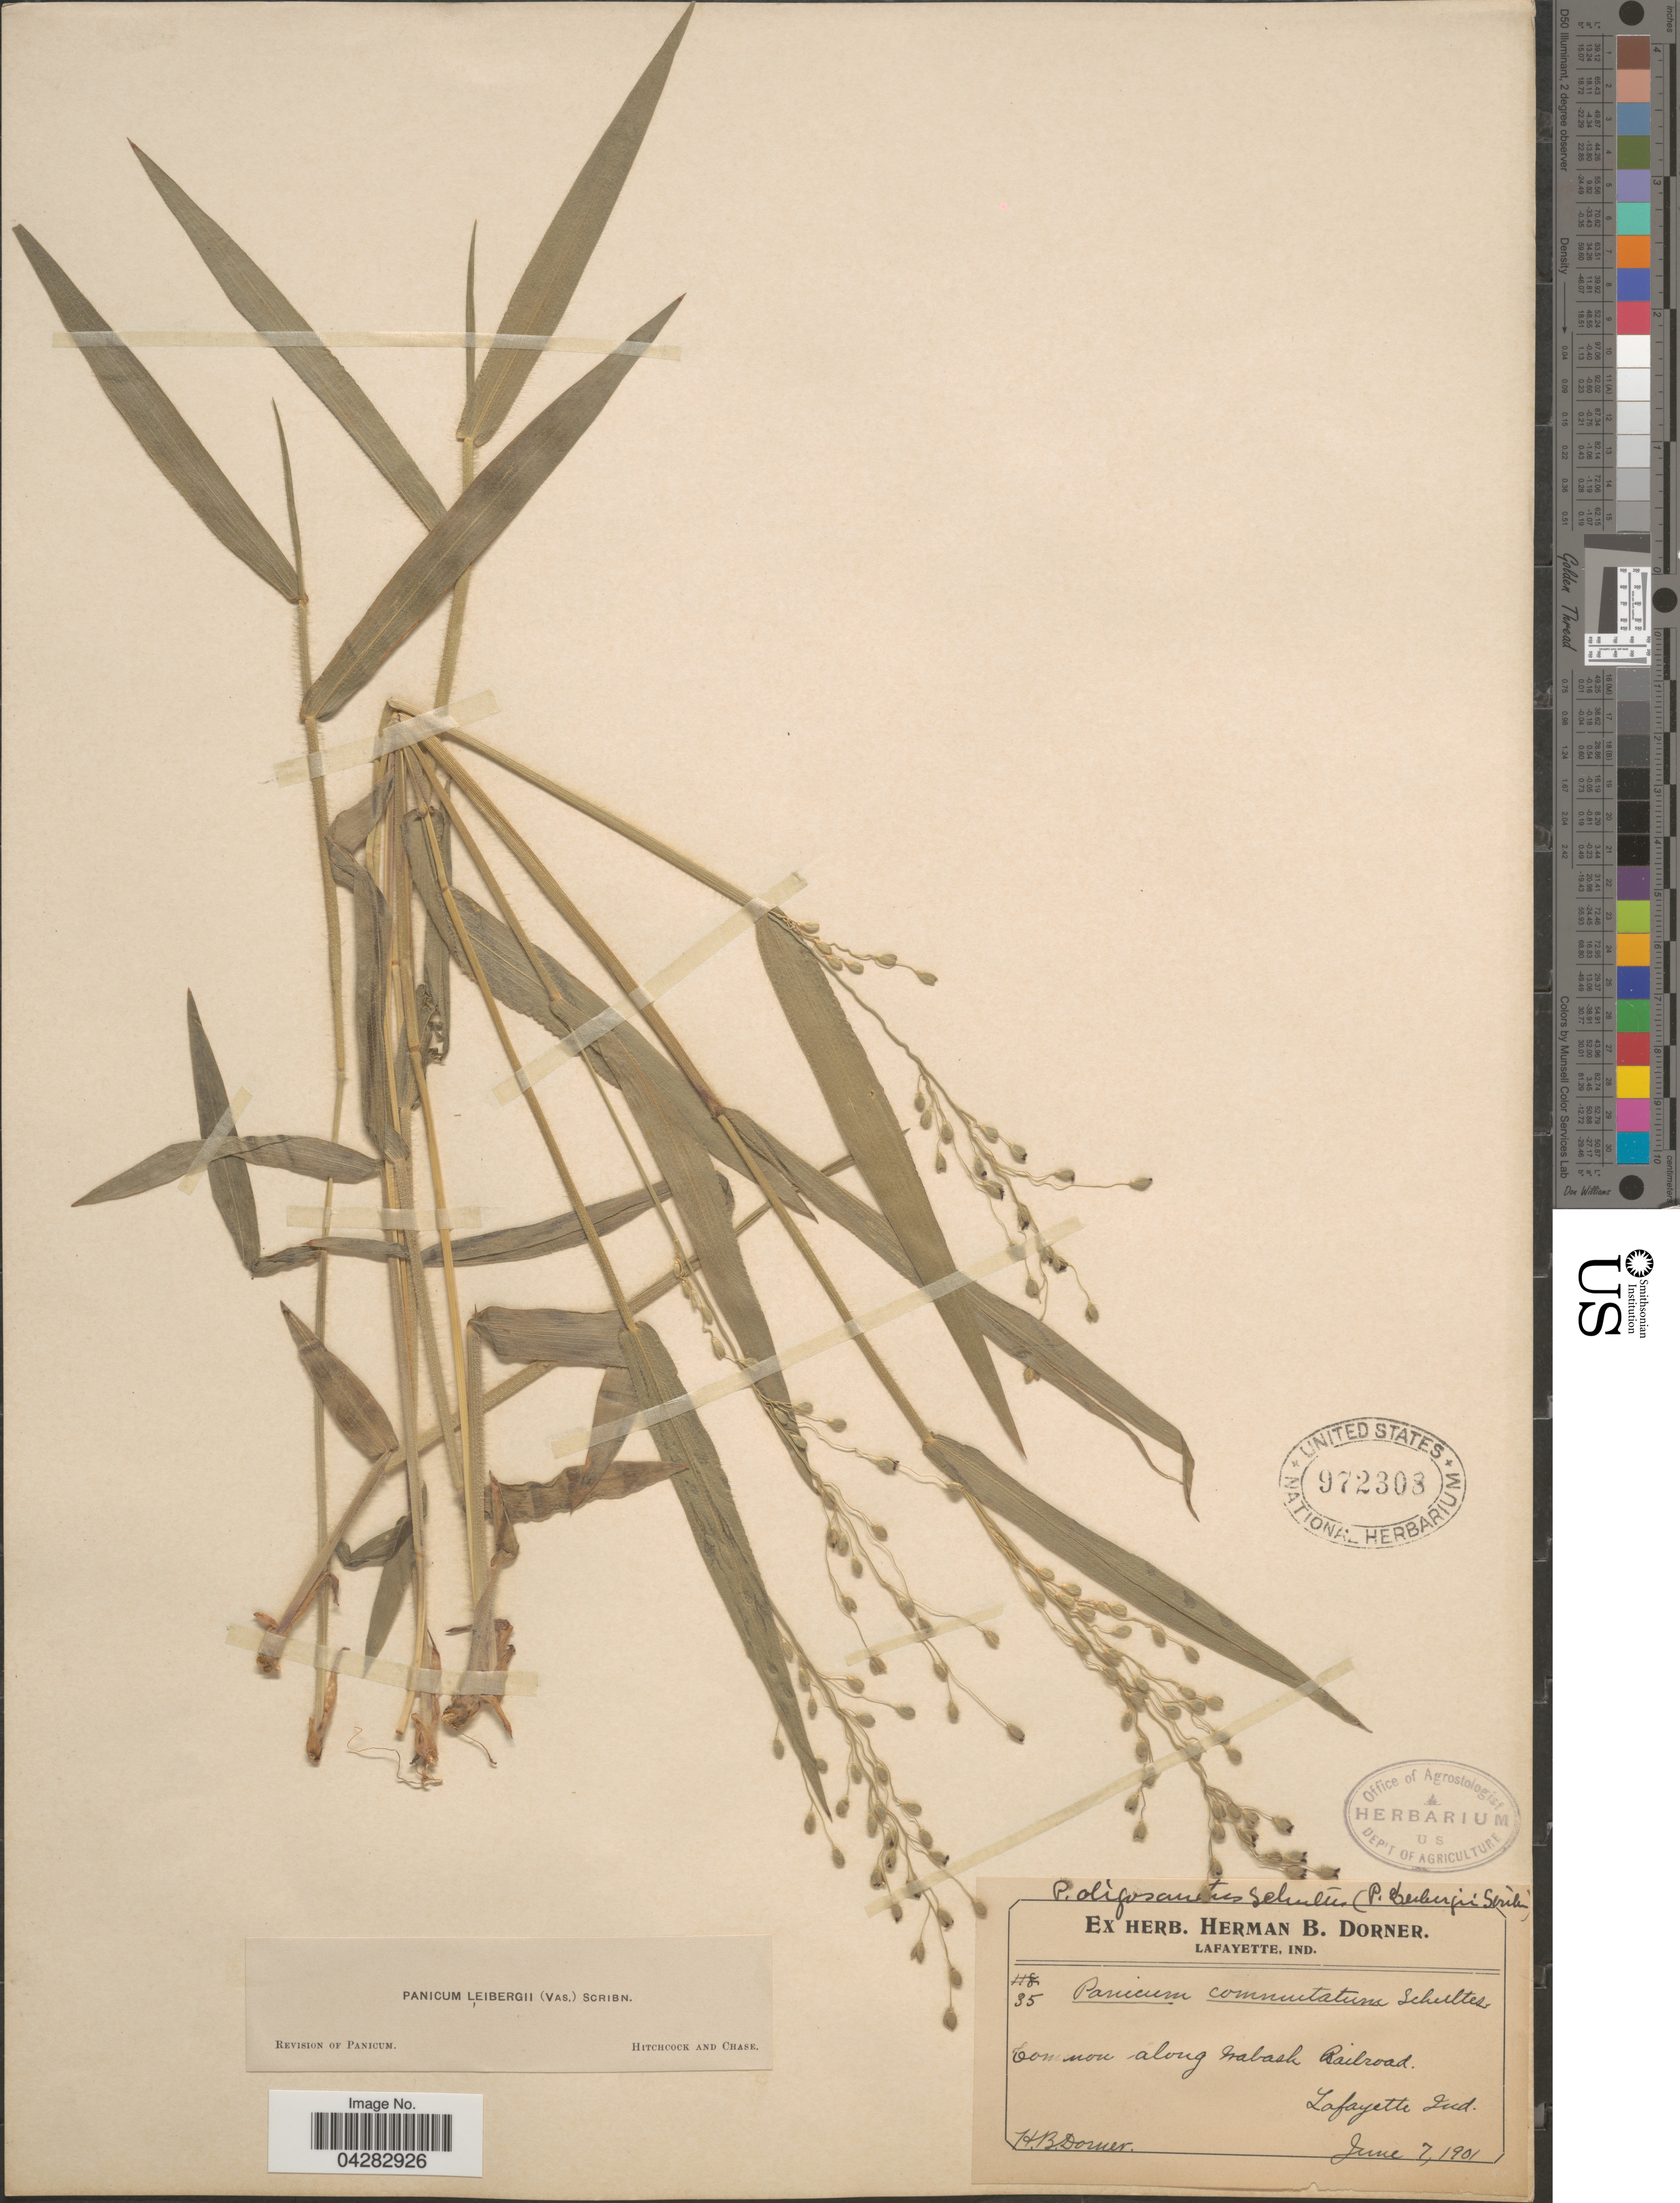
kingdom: Plantae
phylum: Tracheophyta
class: Liliopsida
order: Poales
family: Poaceae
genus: Dichanthelium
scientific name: Dichanthelium leibergii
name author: (Vasey) Gould & C.A. Clark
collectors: H. Dorner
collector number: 35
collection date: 1901-06-07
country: United States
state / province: Indiana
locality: Along Wabash Railroad. Lafayette.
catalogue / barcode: US 972308